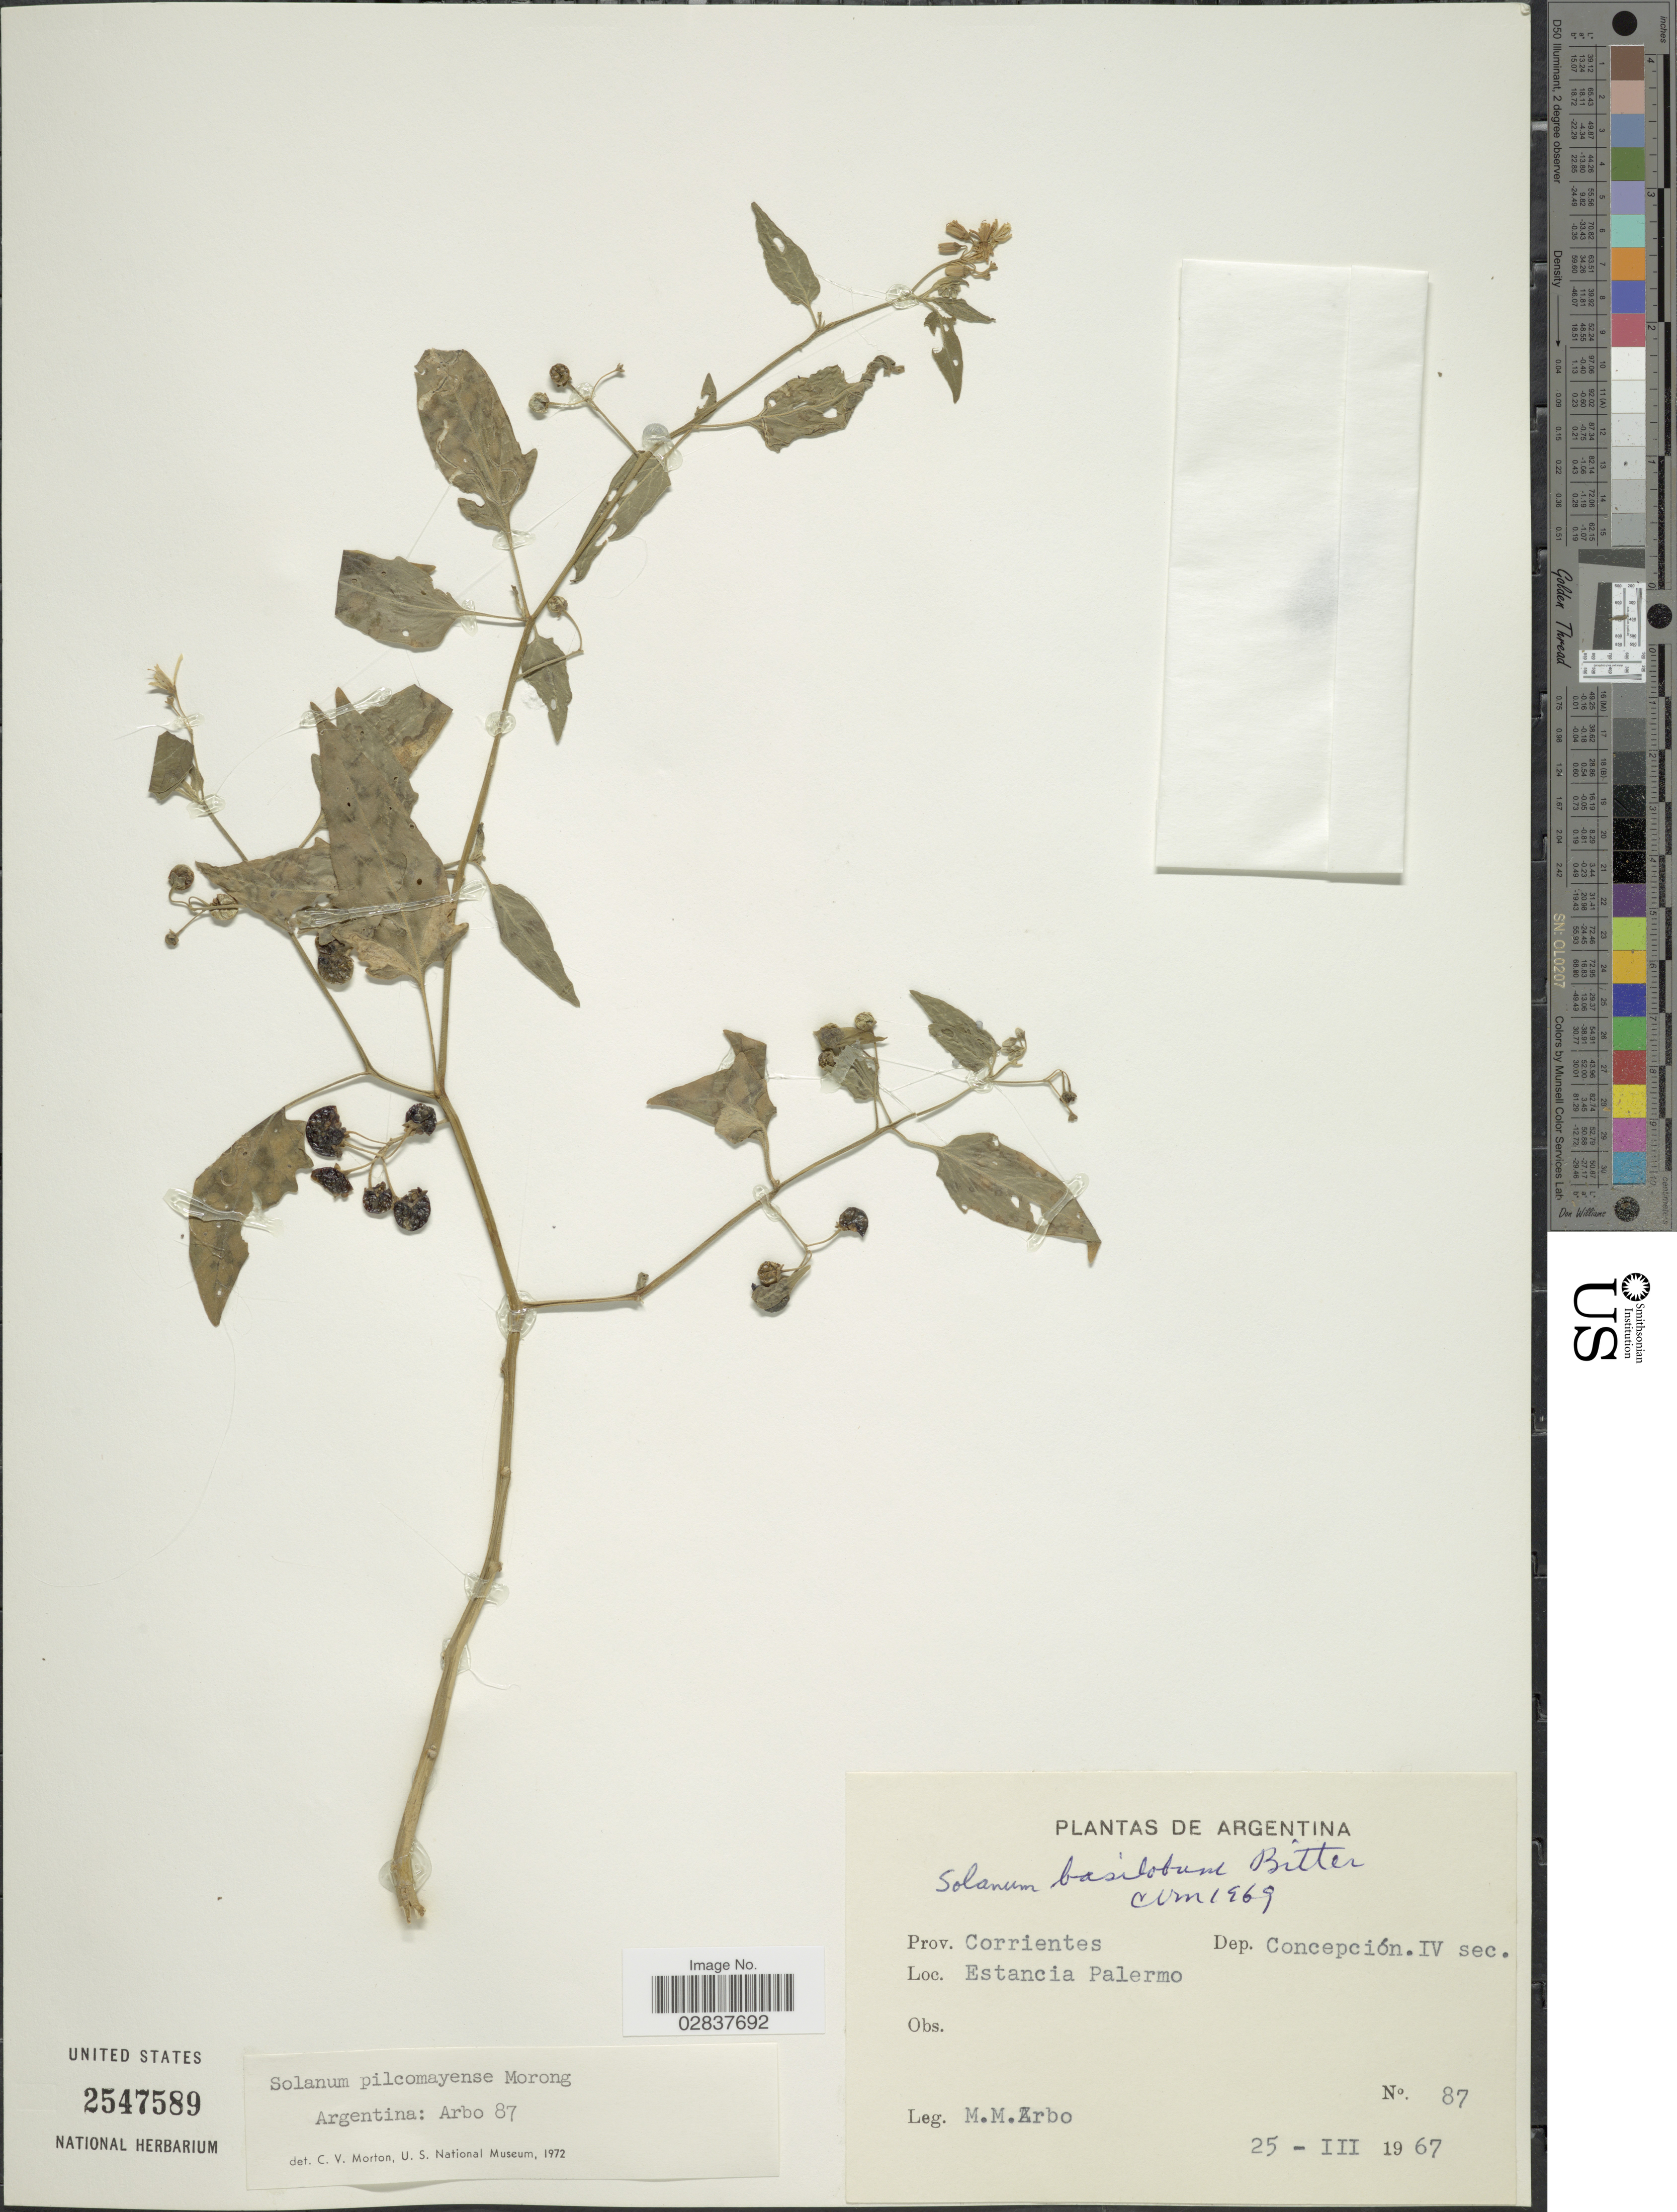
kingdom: Plantae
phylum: Tracheophyta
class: Magnoliopsida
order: Solanales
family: Solanaceae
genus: Solanum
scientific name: Solanum pilcomayense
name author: Morong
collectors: M. M. Arbo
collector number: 87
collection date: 1967-03-25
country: Argentina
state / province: Corrientes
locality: Dep. Concepción. IV sec. Estancia Palermo.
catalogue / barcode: US 2547589